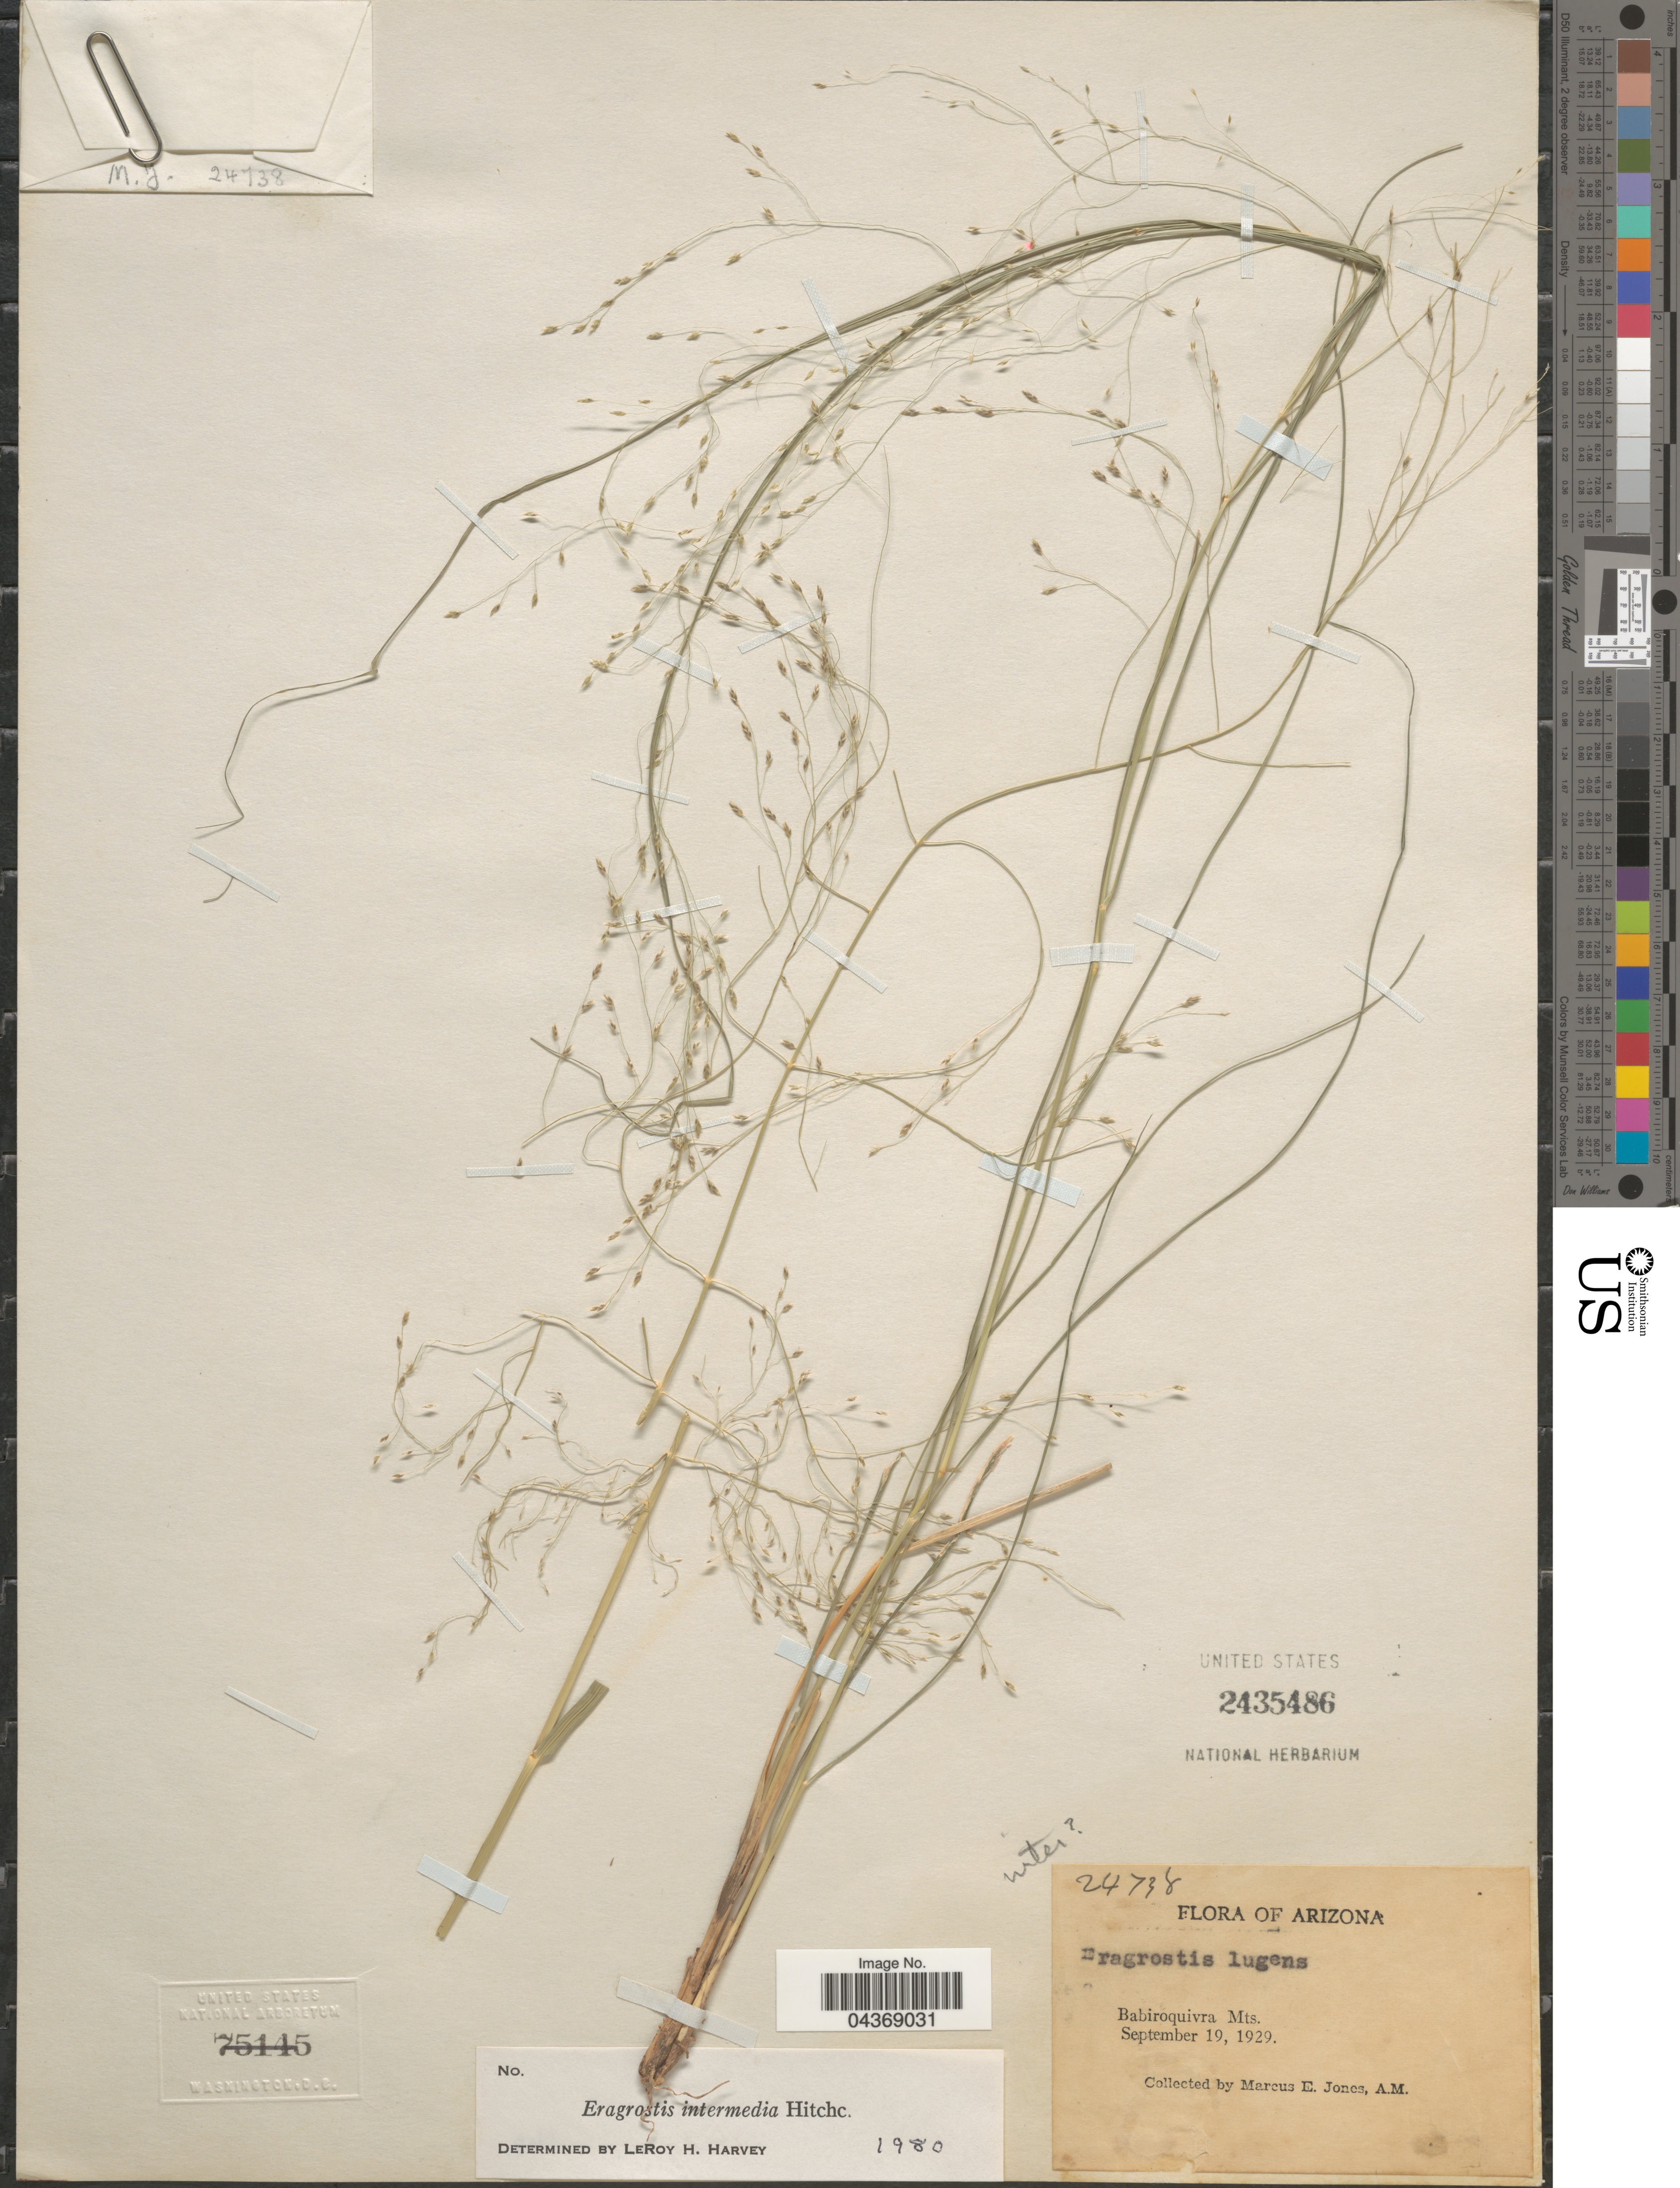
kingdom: Plantae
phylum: Tracheophyta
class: Liliopsida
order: Poales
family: Poaceae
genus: Eragrostis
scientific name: Eragrostis intermedia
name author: Hitchc.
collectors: M. E. Jones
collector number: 24738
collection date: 1929-09-19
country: United States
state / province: Arizona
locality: Babiroquivra Mts.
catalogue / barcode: US 2435486